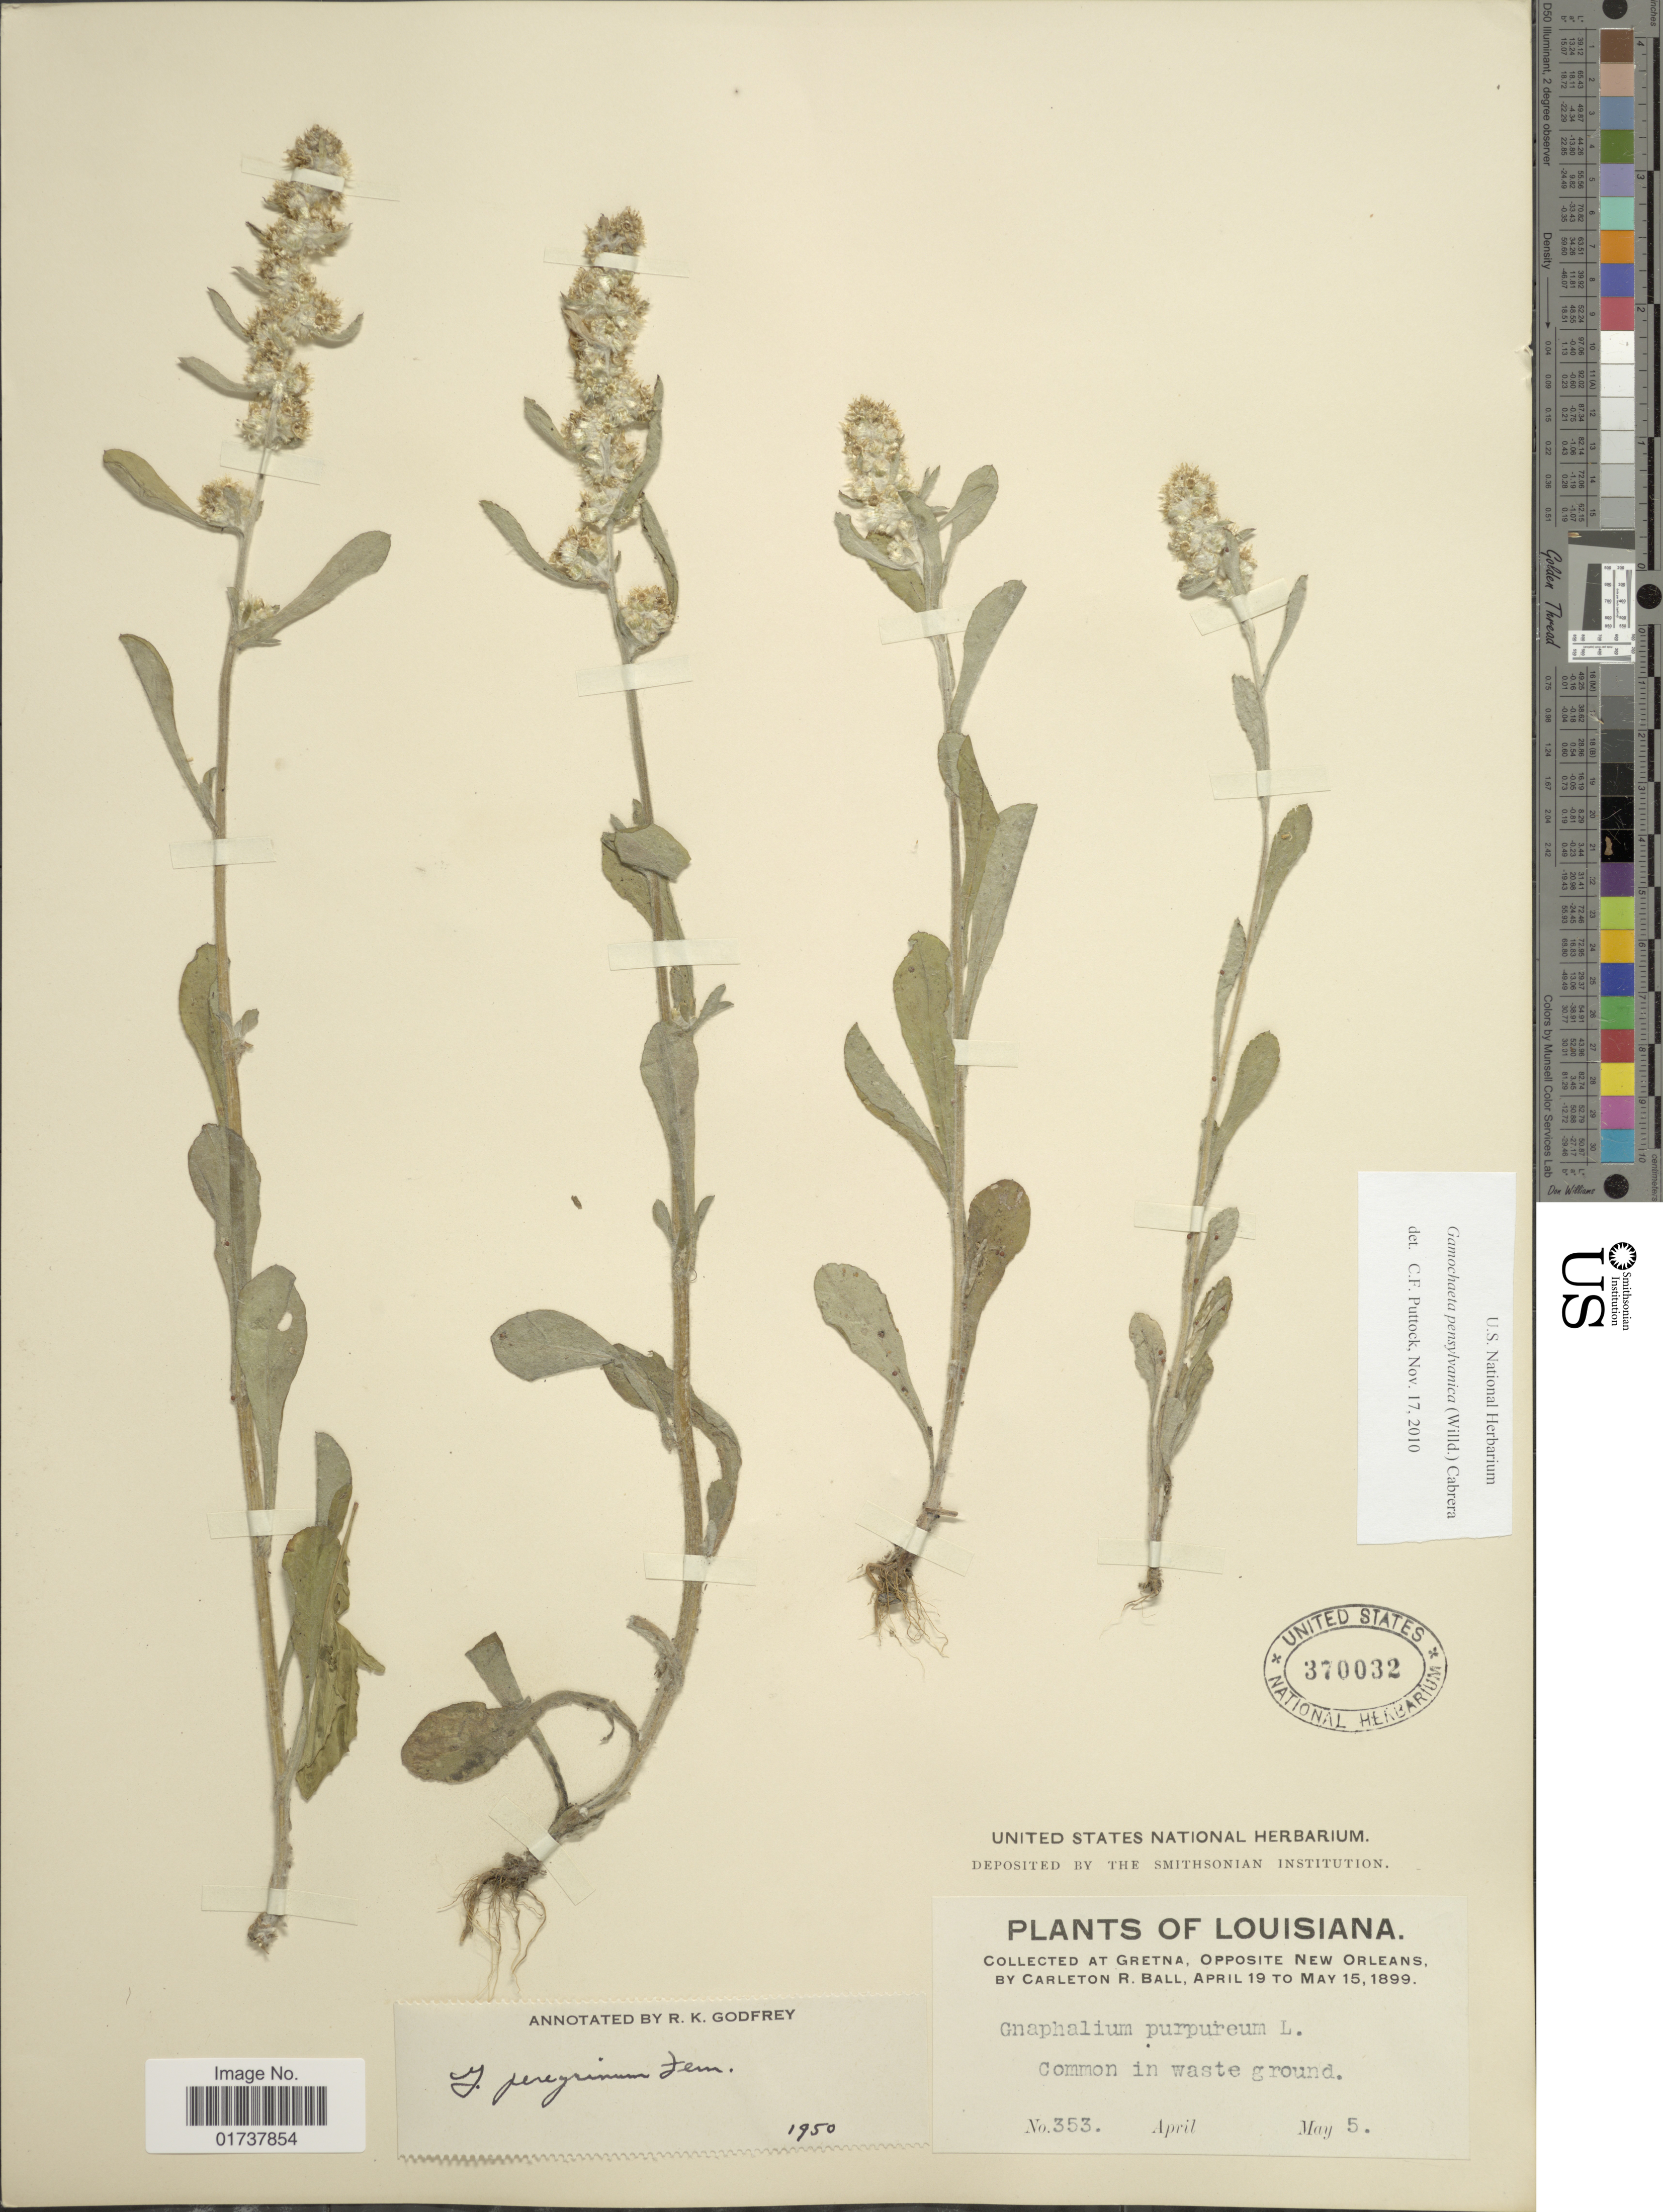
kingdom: Plantae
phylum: Tracheophyta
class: Magnoliopsida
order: Asterales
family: Asteraceae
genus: Gamochaeta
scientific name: Gamochaeta pensylvanica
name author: (Willd.) Cabrera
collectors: C. R. Ball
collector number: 353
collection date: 1899-05-05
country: United States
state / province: Louisiana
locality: At Gretna, Opposite New Orleans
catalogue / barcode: US 370032